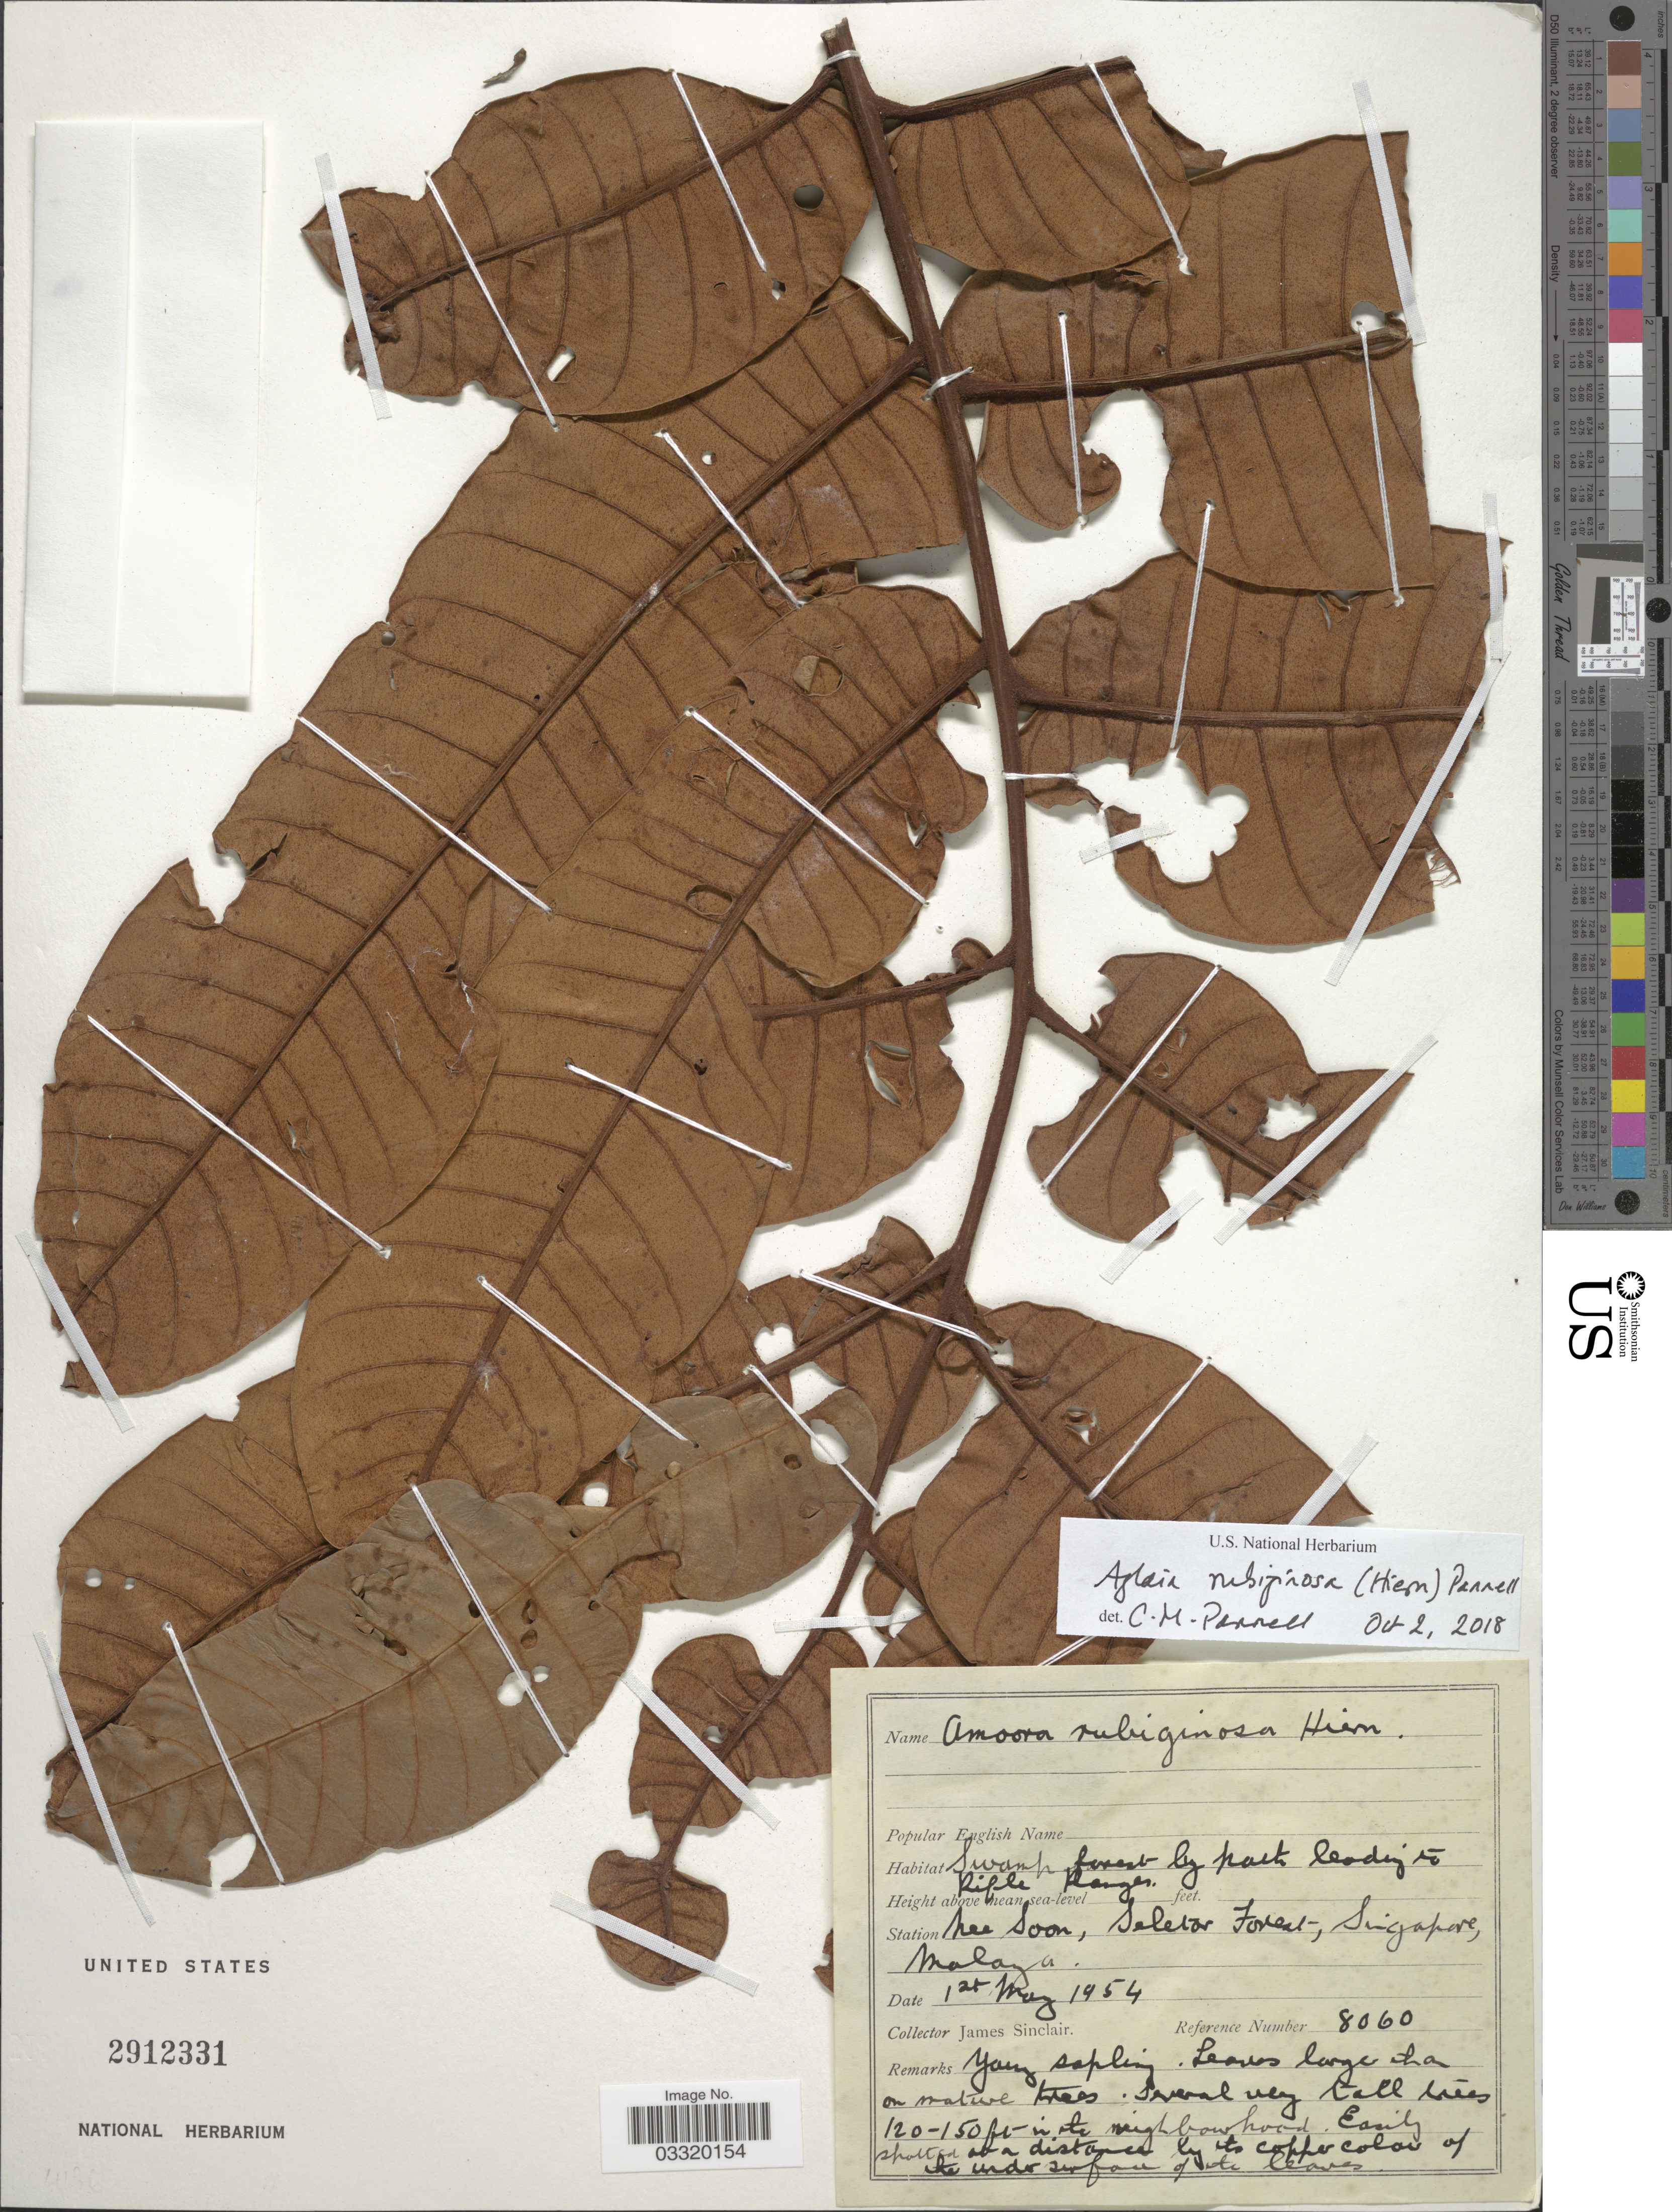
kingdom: Plantae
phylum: Tracheophyta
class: Magnoliopsida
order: Sapindales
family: Meliaceae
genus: Aglaia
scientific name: Aglaia rubiginosa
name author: (Hiern) Pannell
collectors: J. Sinclair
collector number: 8060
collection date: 1954-05-01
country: Singapore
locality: Station Nee Soon, Seletor Forest, Singapore, Malaya.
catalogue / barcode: US 2912331